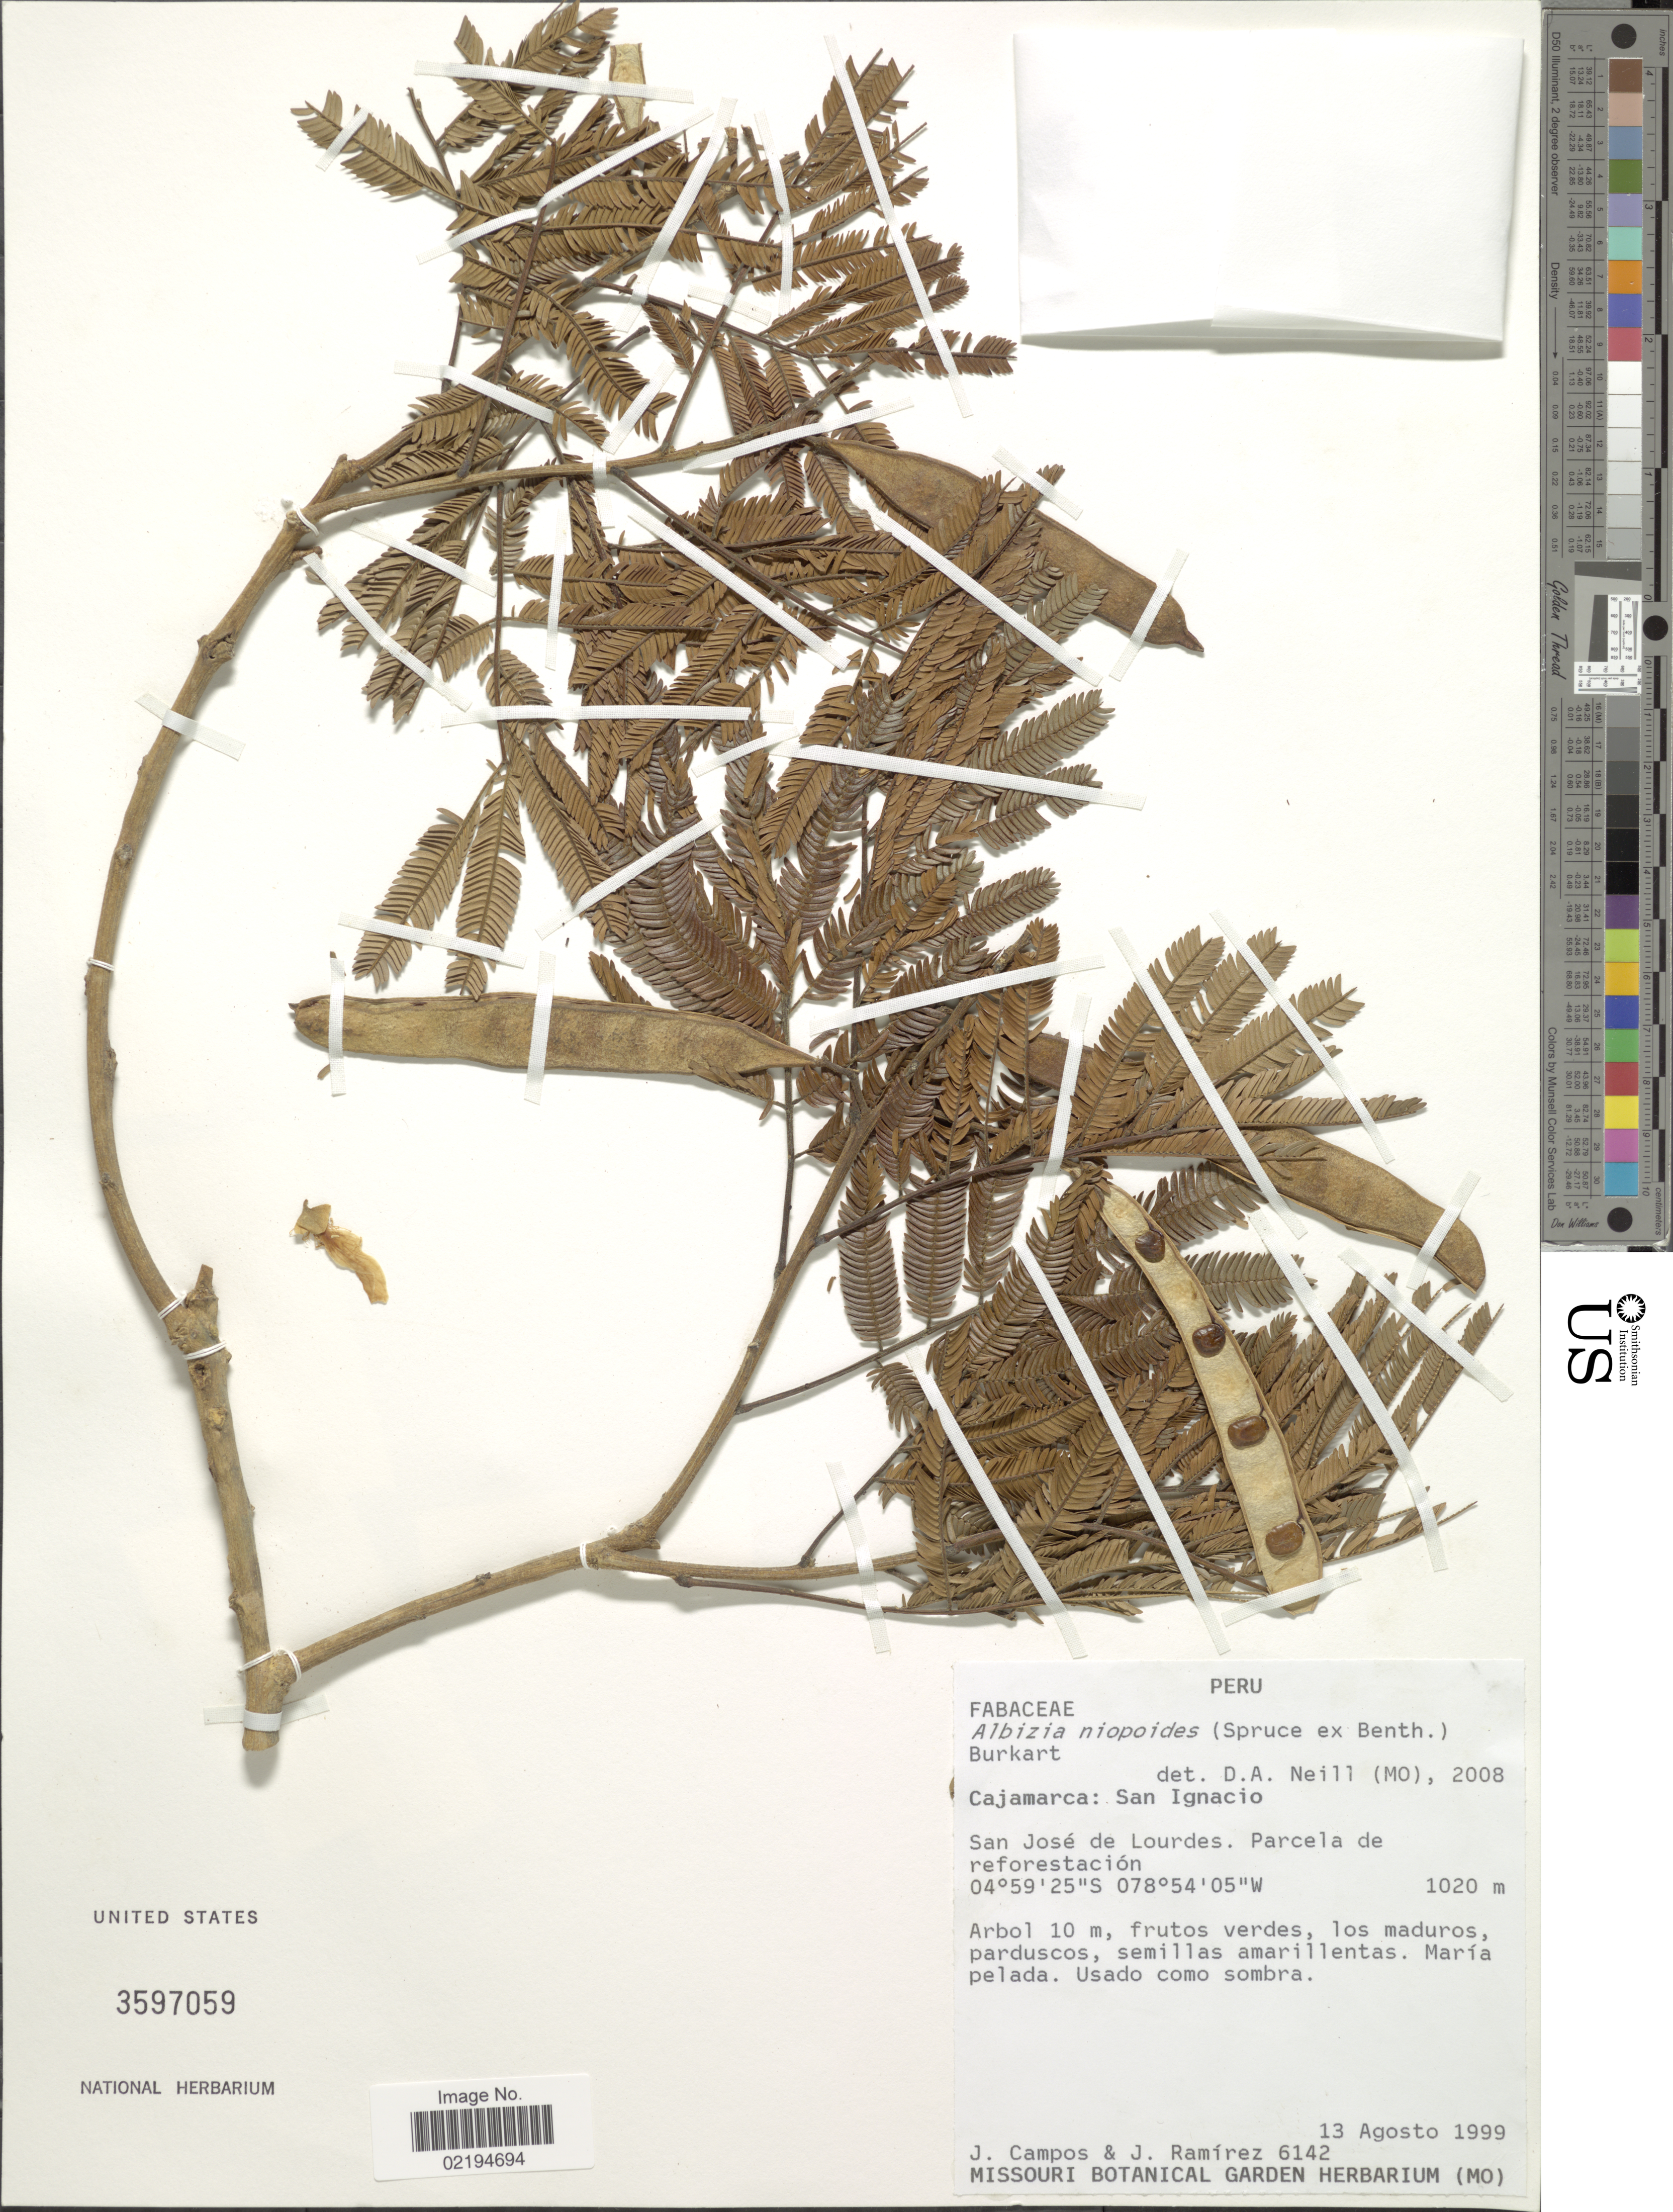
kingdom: Plantae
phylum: Tracheophyta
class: Magnoliopsida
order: Fabales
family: Fabaceae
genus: Pseudalbizzia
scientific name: Pseudalbizzia niopoides var. niopoides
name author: (Spruce ex Benth.) Koenen & Duno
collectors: J. Campos & J. Ramirez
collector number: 6142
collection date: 1999-08-13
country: Peru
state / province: Cajamarca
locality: San Ignacio, San Jose de Lourdes, Parcela de reforestacion.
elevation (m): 1020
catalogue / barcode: US 3597059